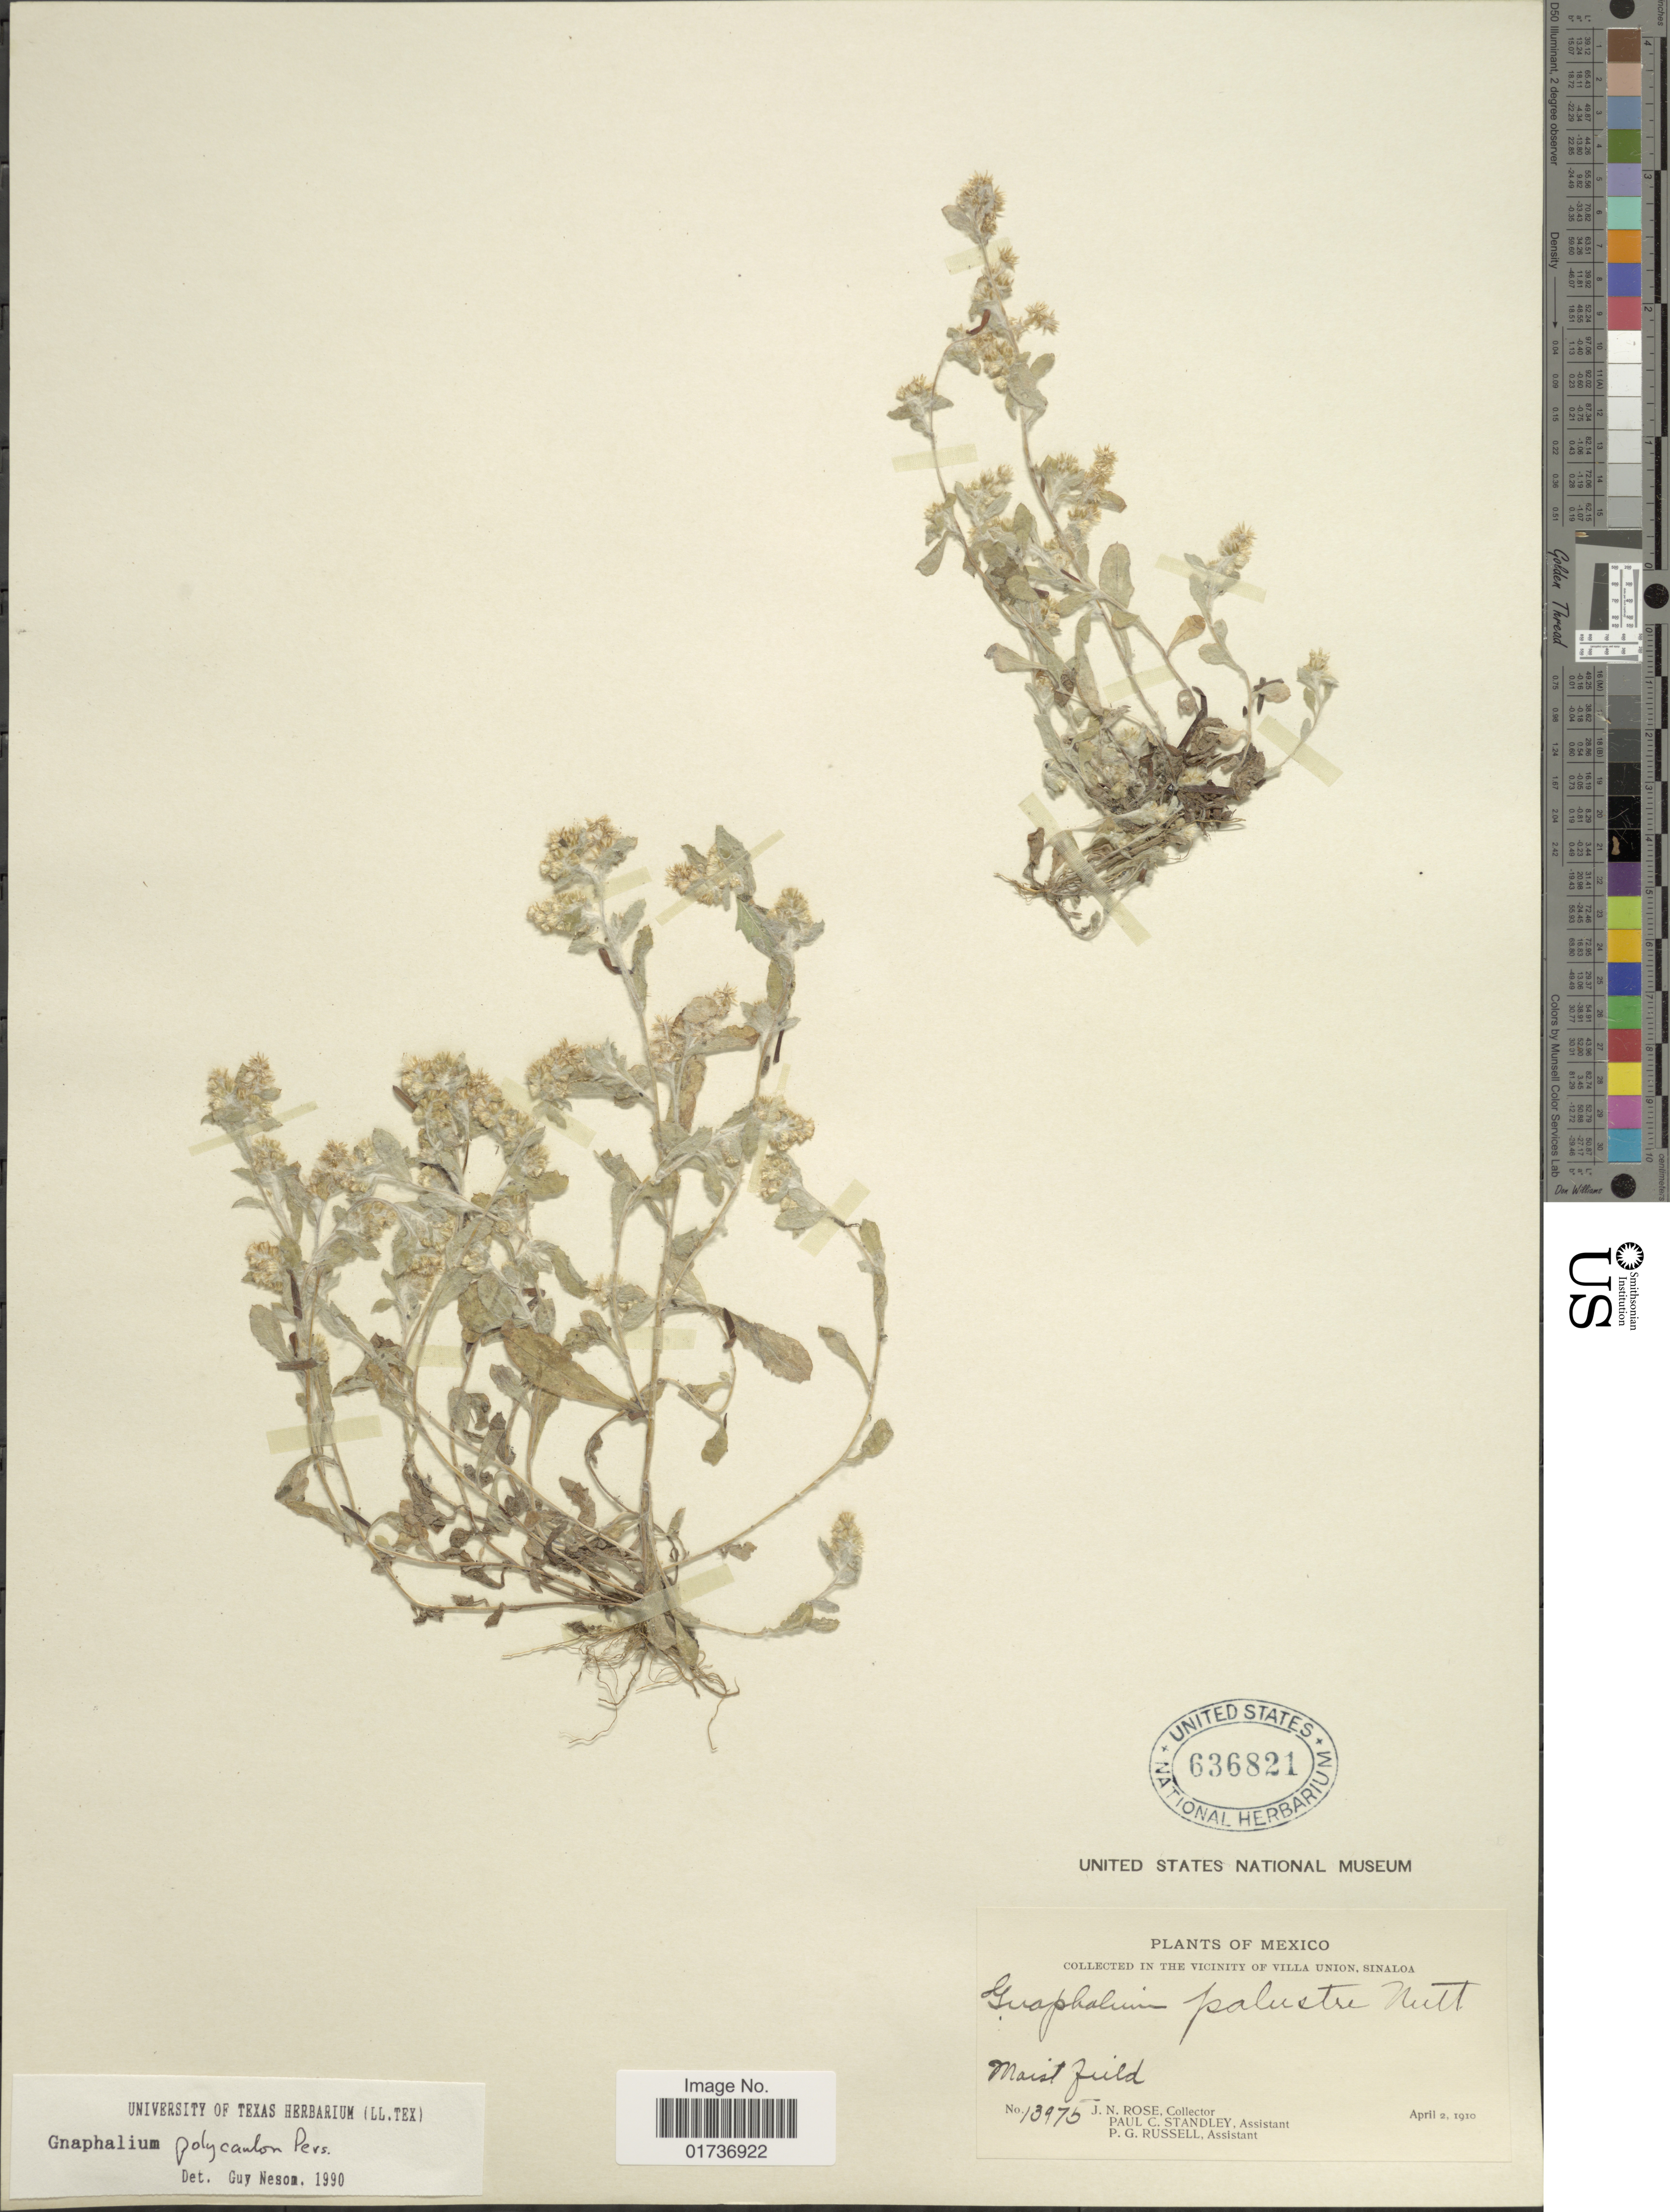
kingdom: Plantae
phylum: Tracheophyta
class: Magnoliopsida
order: Asterales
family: Asteraceae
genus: Gnaphalium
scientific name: Gnaphalium polycaulon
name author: Pers.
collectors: J. N. Rose, P. C. Standley & P. G. Russell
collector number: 13975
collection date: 1910-04-02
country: Mexico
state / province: Sinaloa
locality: In the vicinity of Villa Union, Moist field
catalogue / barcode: US 636821